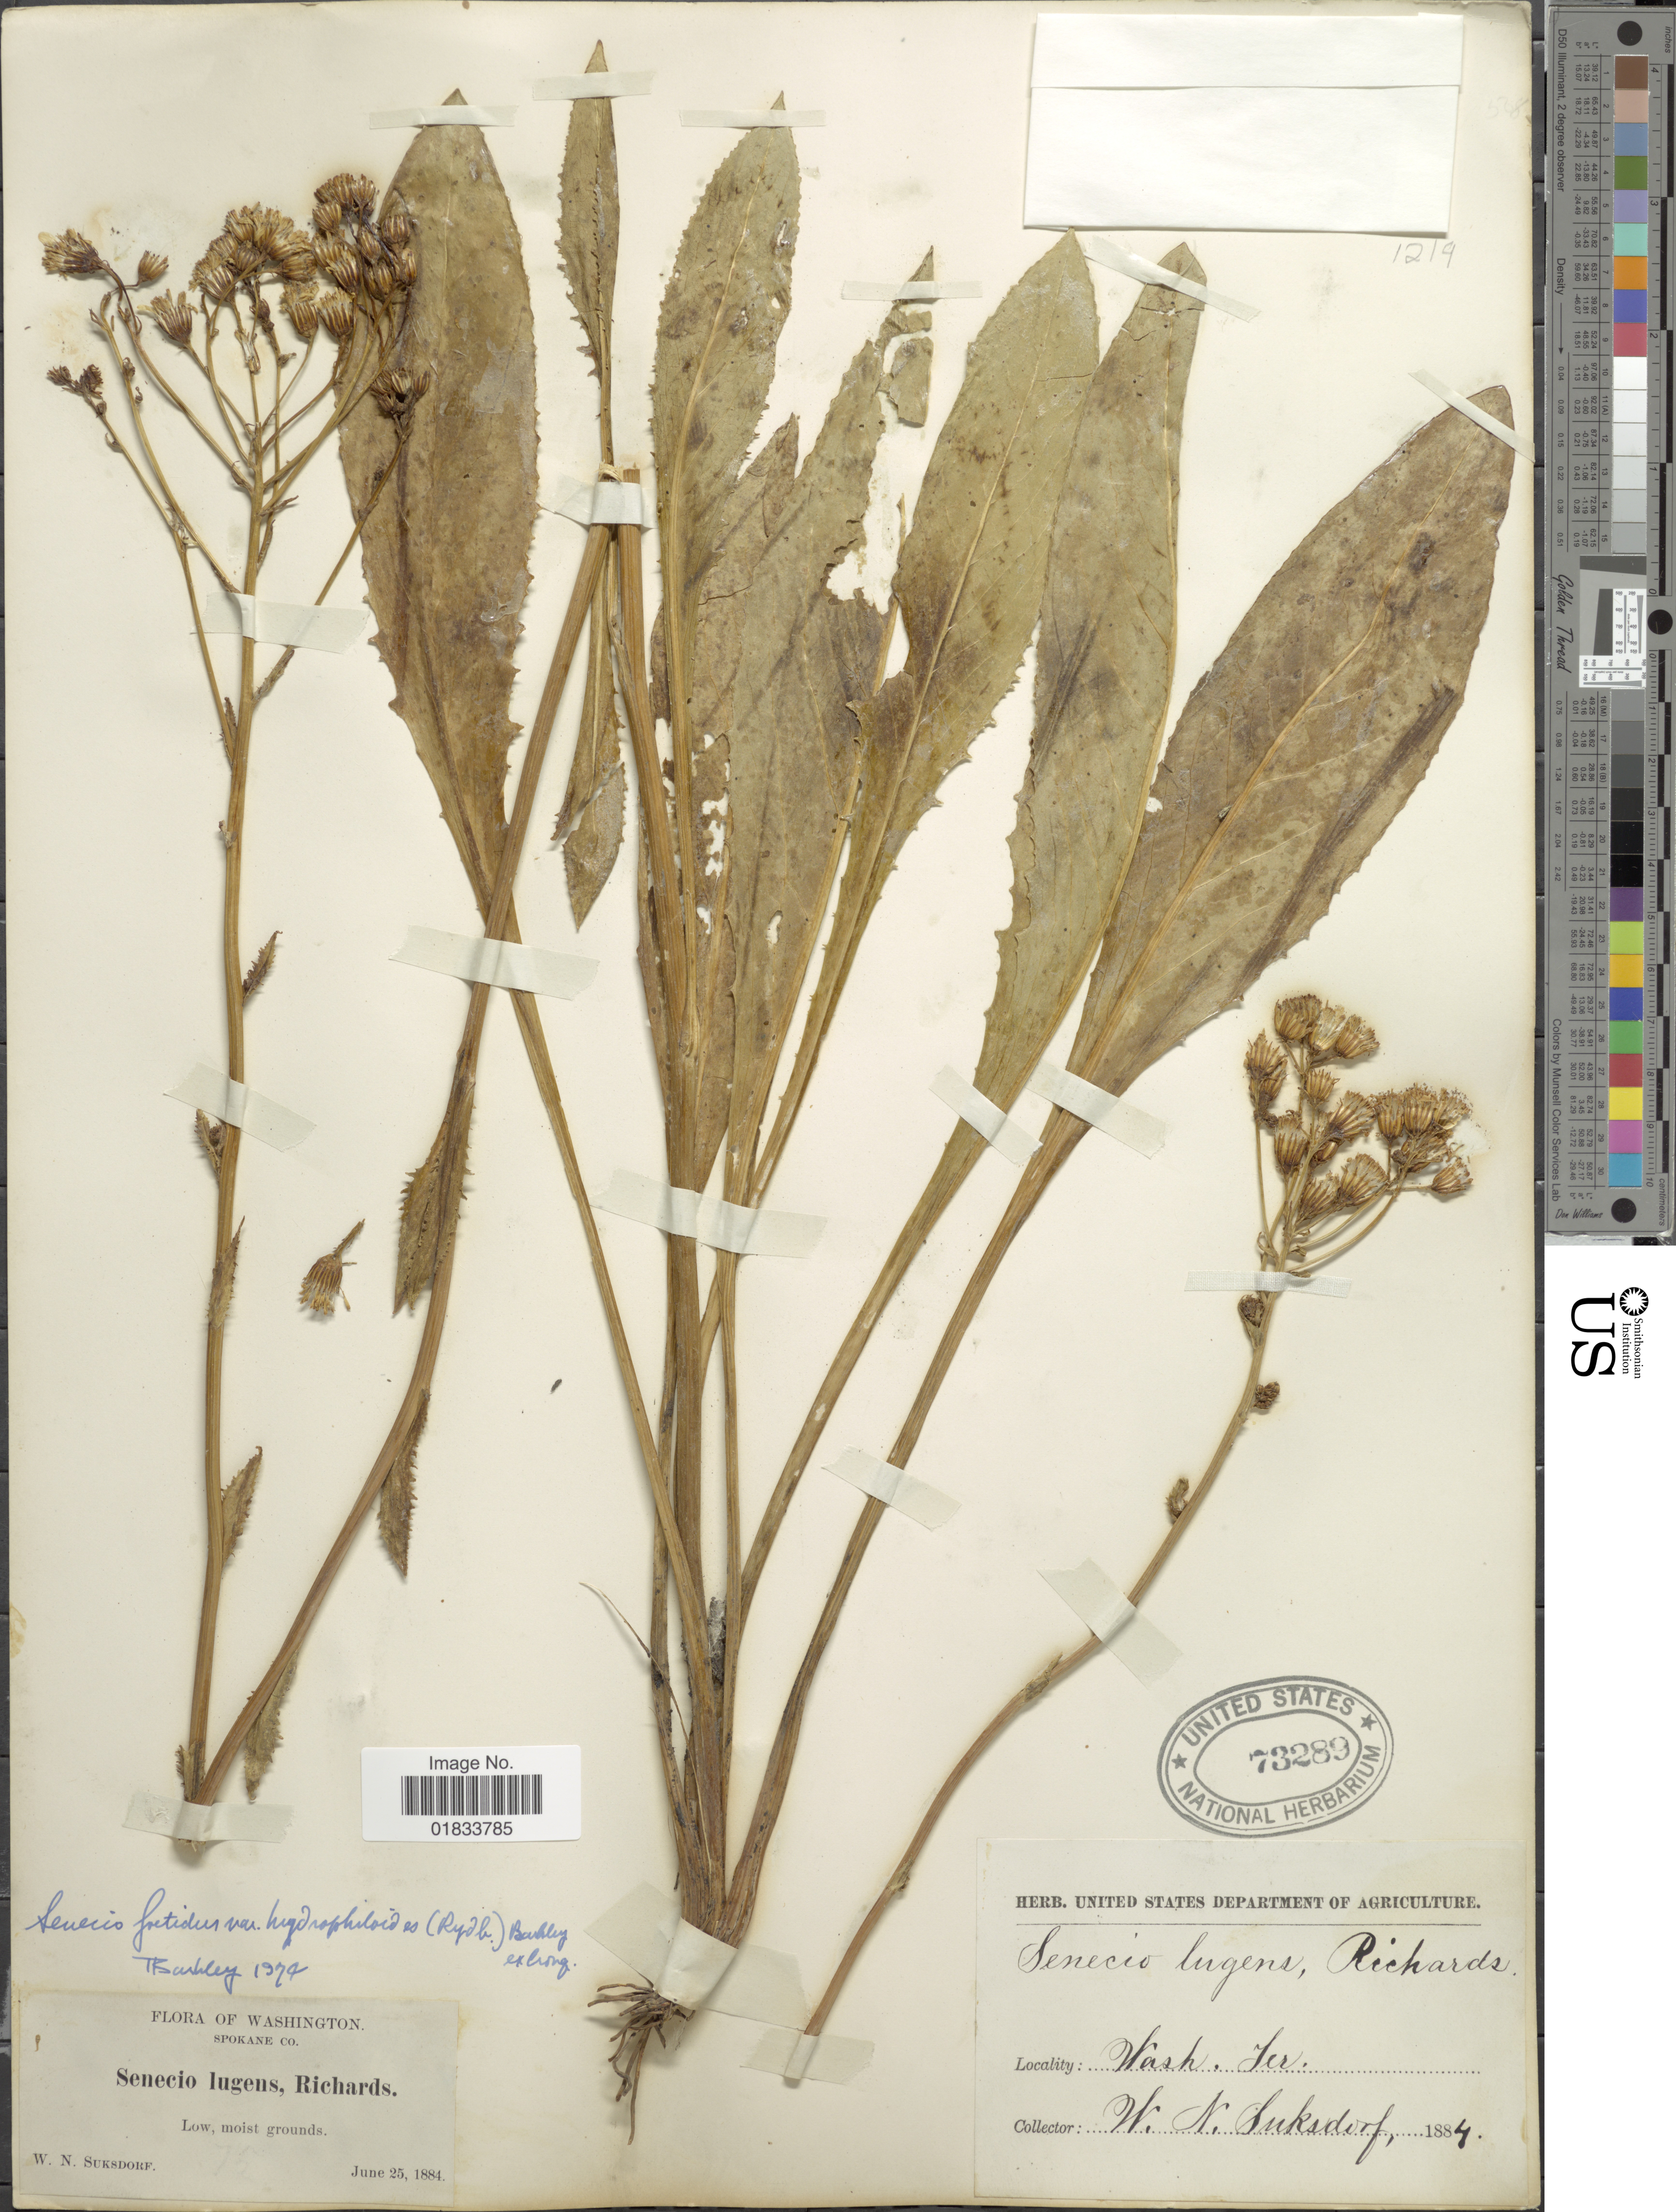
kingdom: Plantae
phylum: Tracheophyta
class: Magnoliopsida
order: Asterales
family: Asteraceae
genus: Senecio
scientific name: Senecio hydrophiloides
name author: Rydb.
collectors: W. N. Suksdorf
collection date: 1884-06-25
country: United States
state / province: Washington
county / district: Spokane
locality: Spokane Co., Wash. Ter.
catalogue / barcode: US 73289